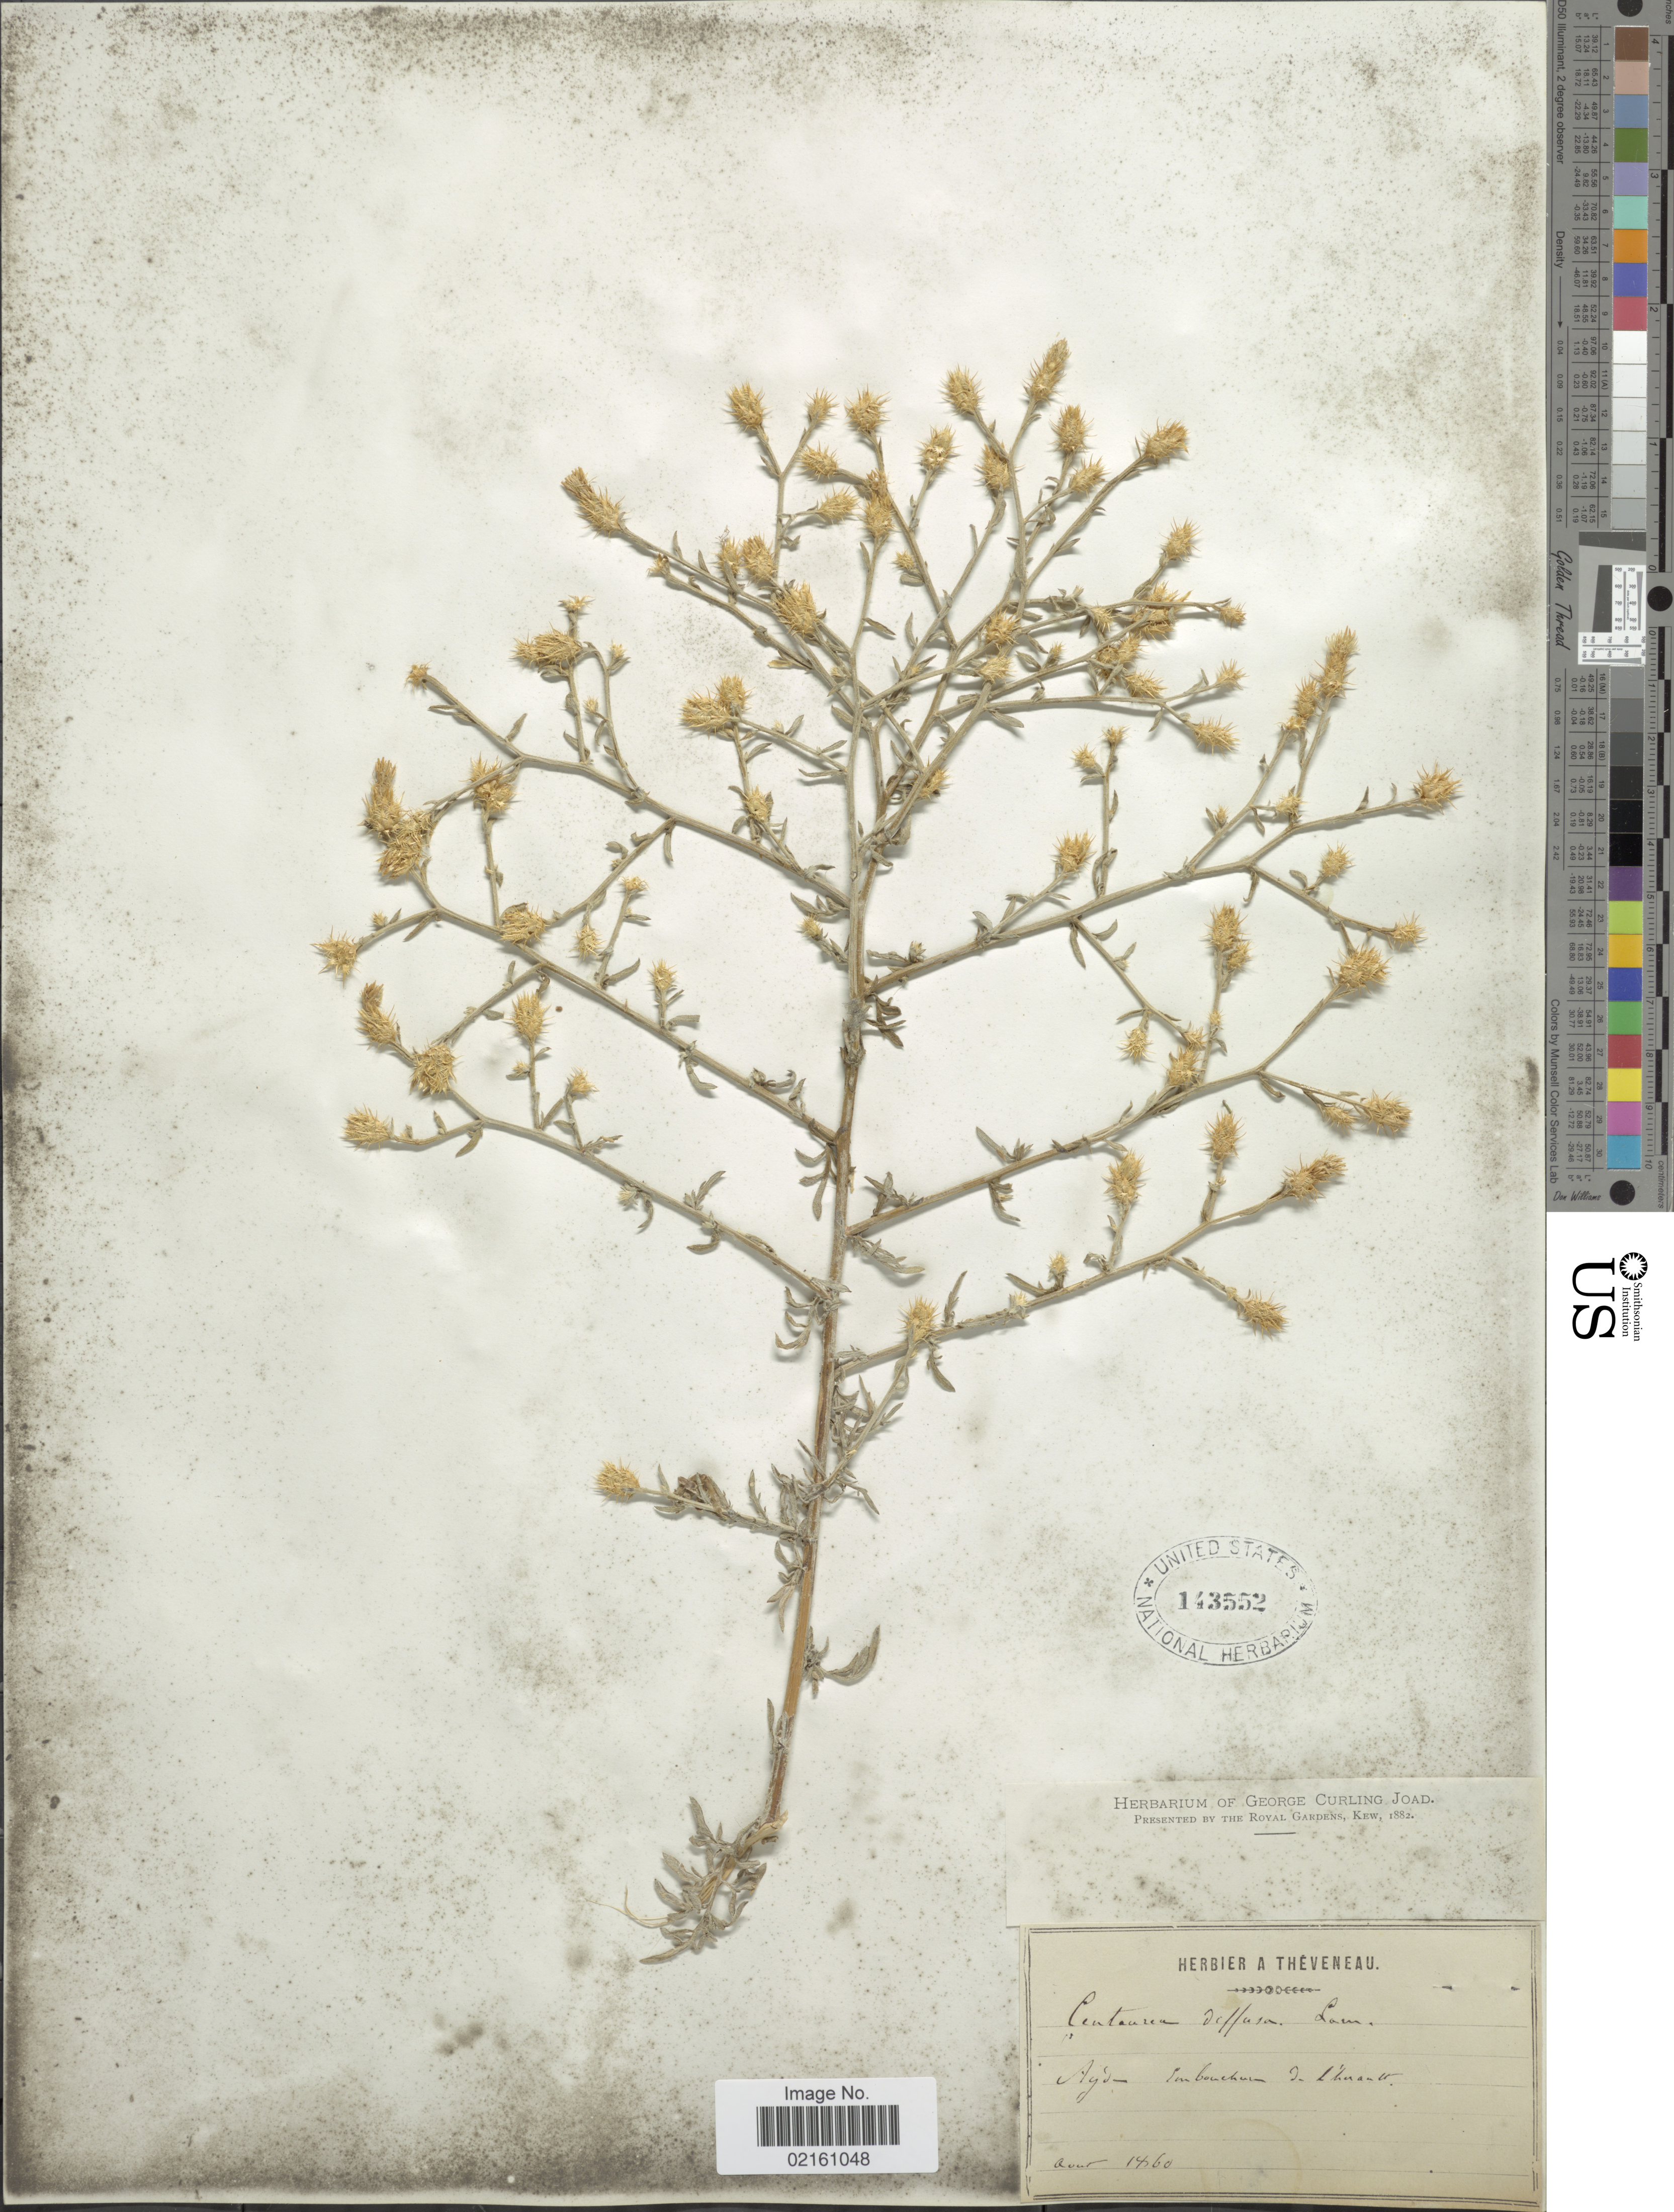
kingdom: Plantae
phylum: Tracheophyta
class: Magnoliopsida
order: Asterales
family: Asteraceae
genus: Centaurea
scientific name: Centaurea diffusa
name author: Lam.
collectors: ex herb. A. Theveneau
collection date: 1860-08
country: France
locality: San bochum de l'herault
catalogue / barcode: US 143552